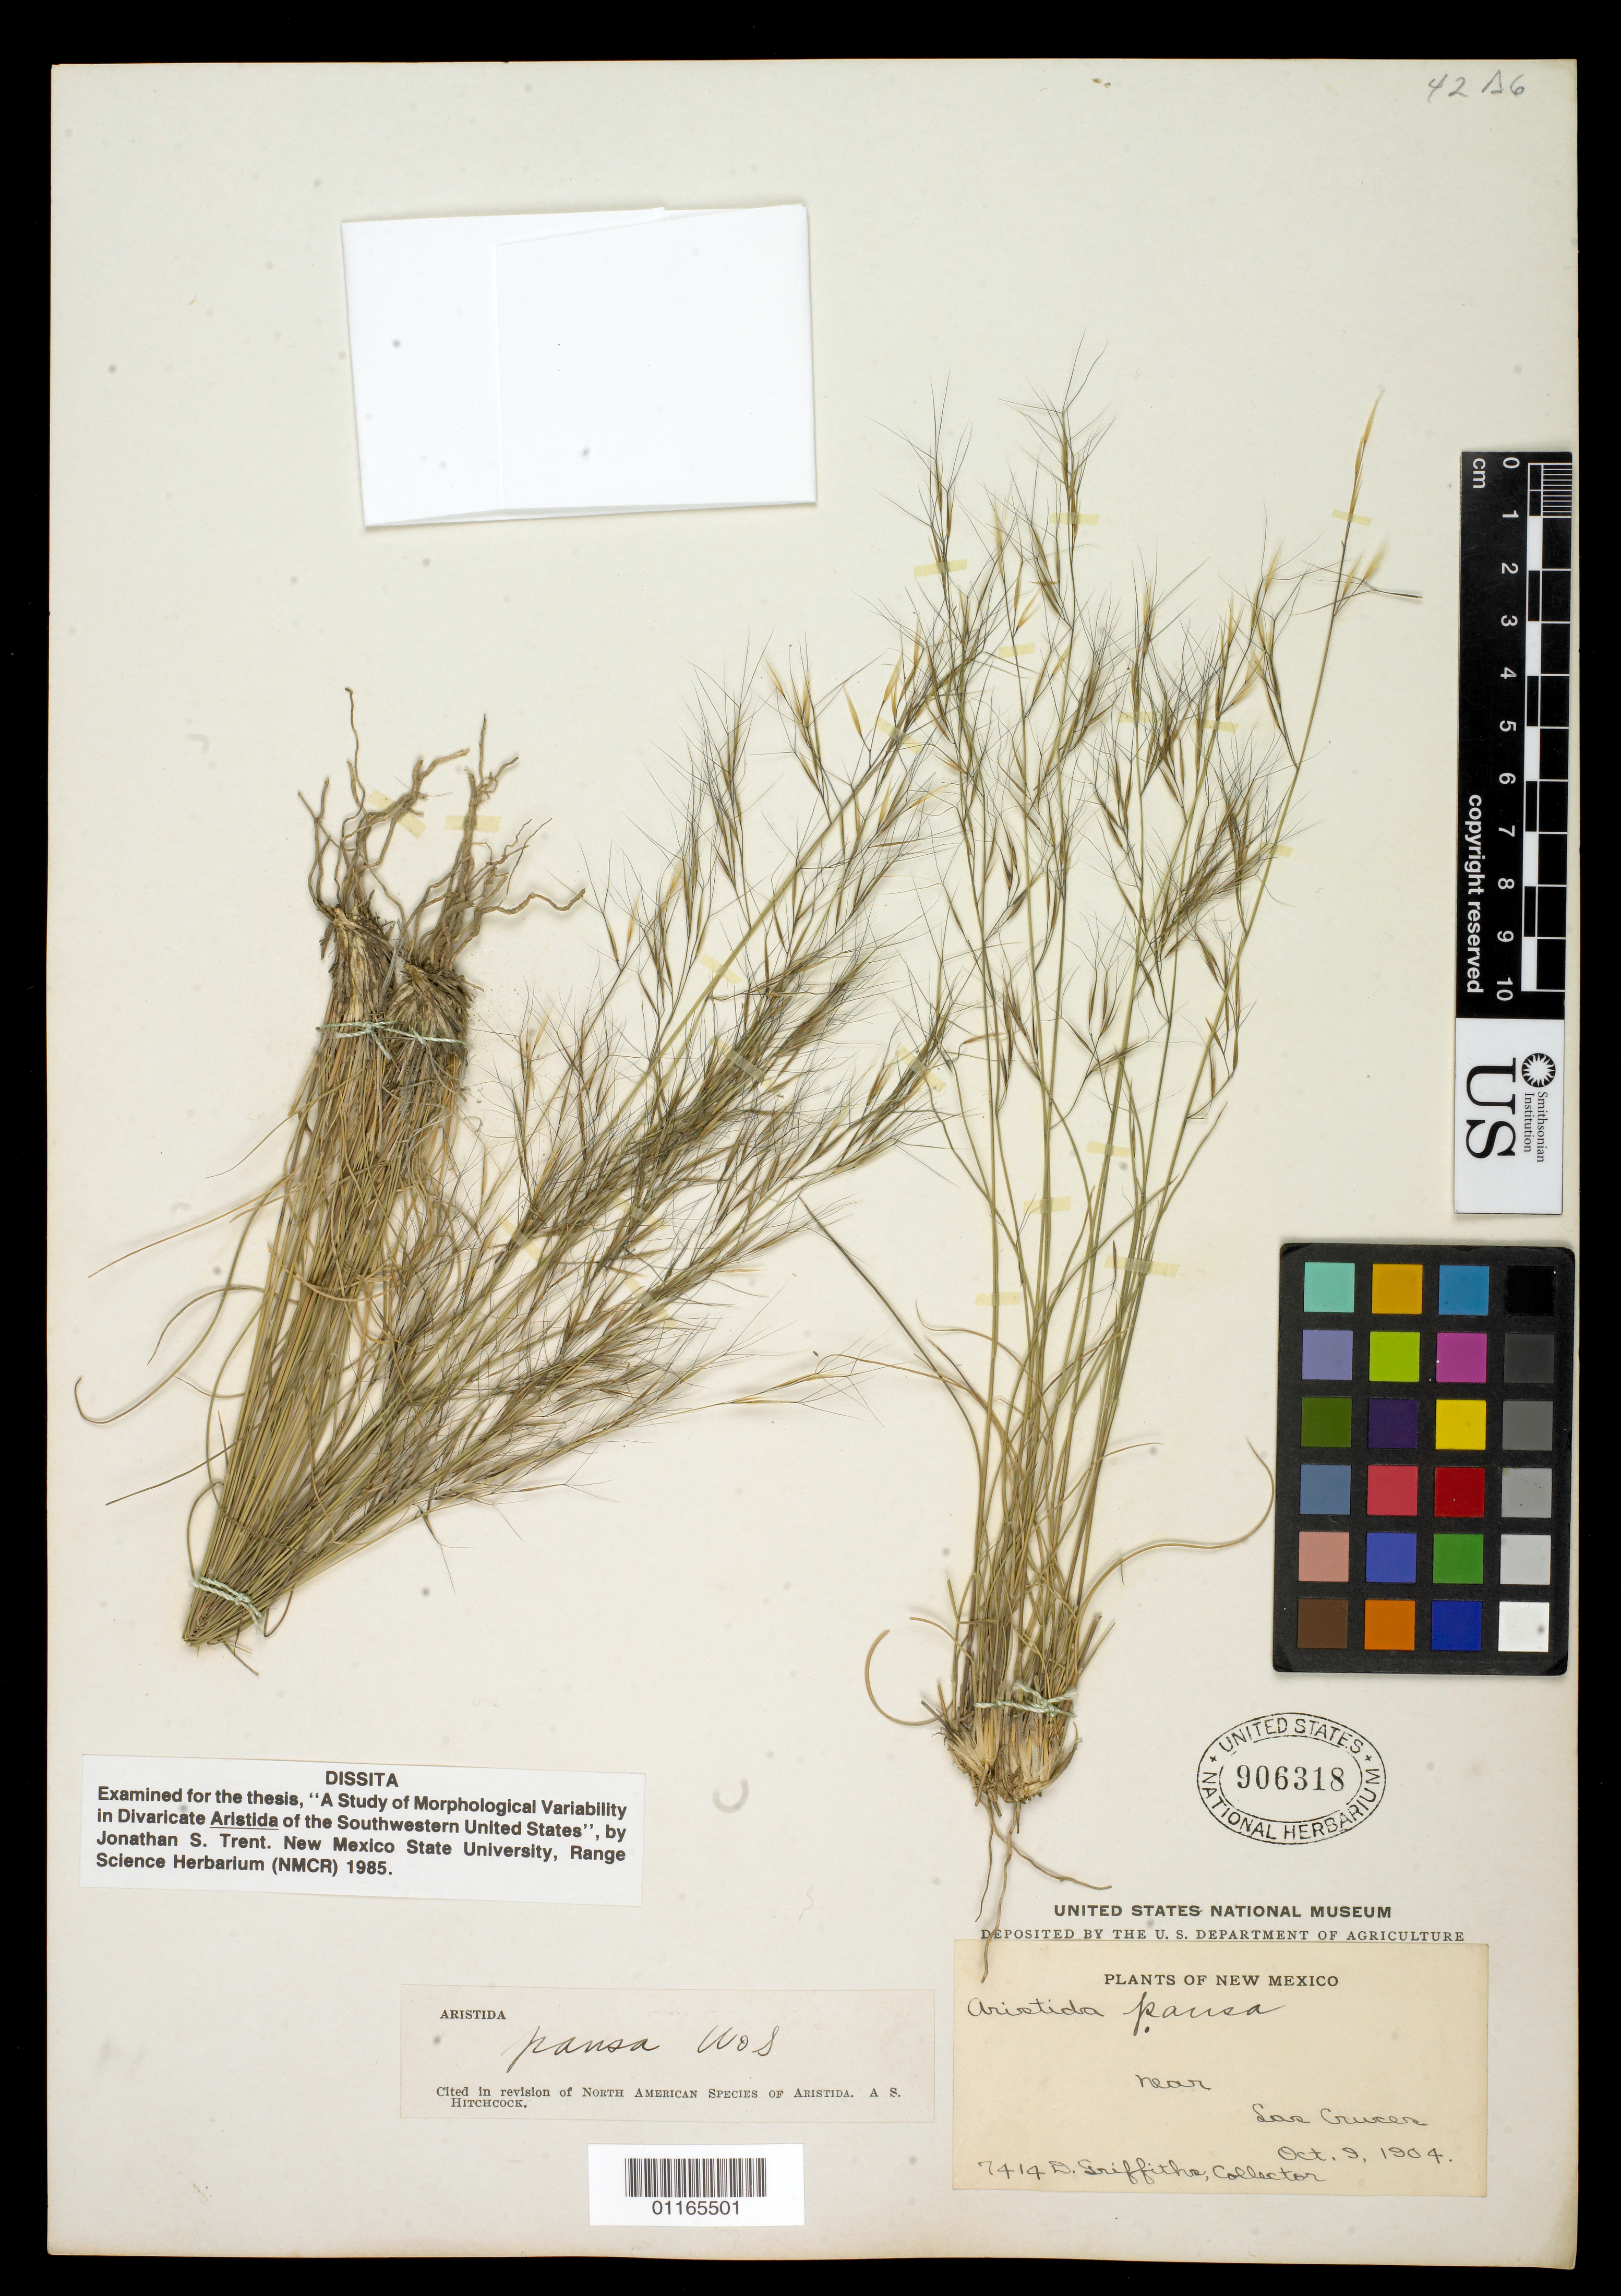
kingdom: Plantae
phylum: Tracheophyta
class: Liliopsida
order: Poales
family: Poaceae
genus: Aristida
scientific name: Aristida pansa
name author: Wooton & Standl.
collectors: D. Griffiths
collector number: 7414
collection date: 1904-10-09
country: United States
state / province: New Mexico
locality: near Las Cruces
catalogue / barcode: US 906318